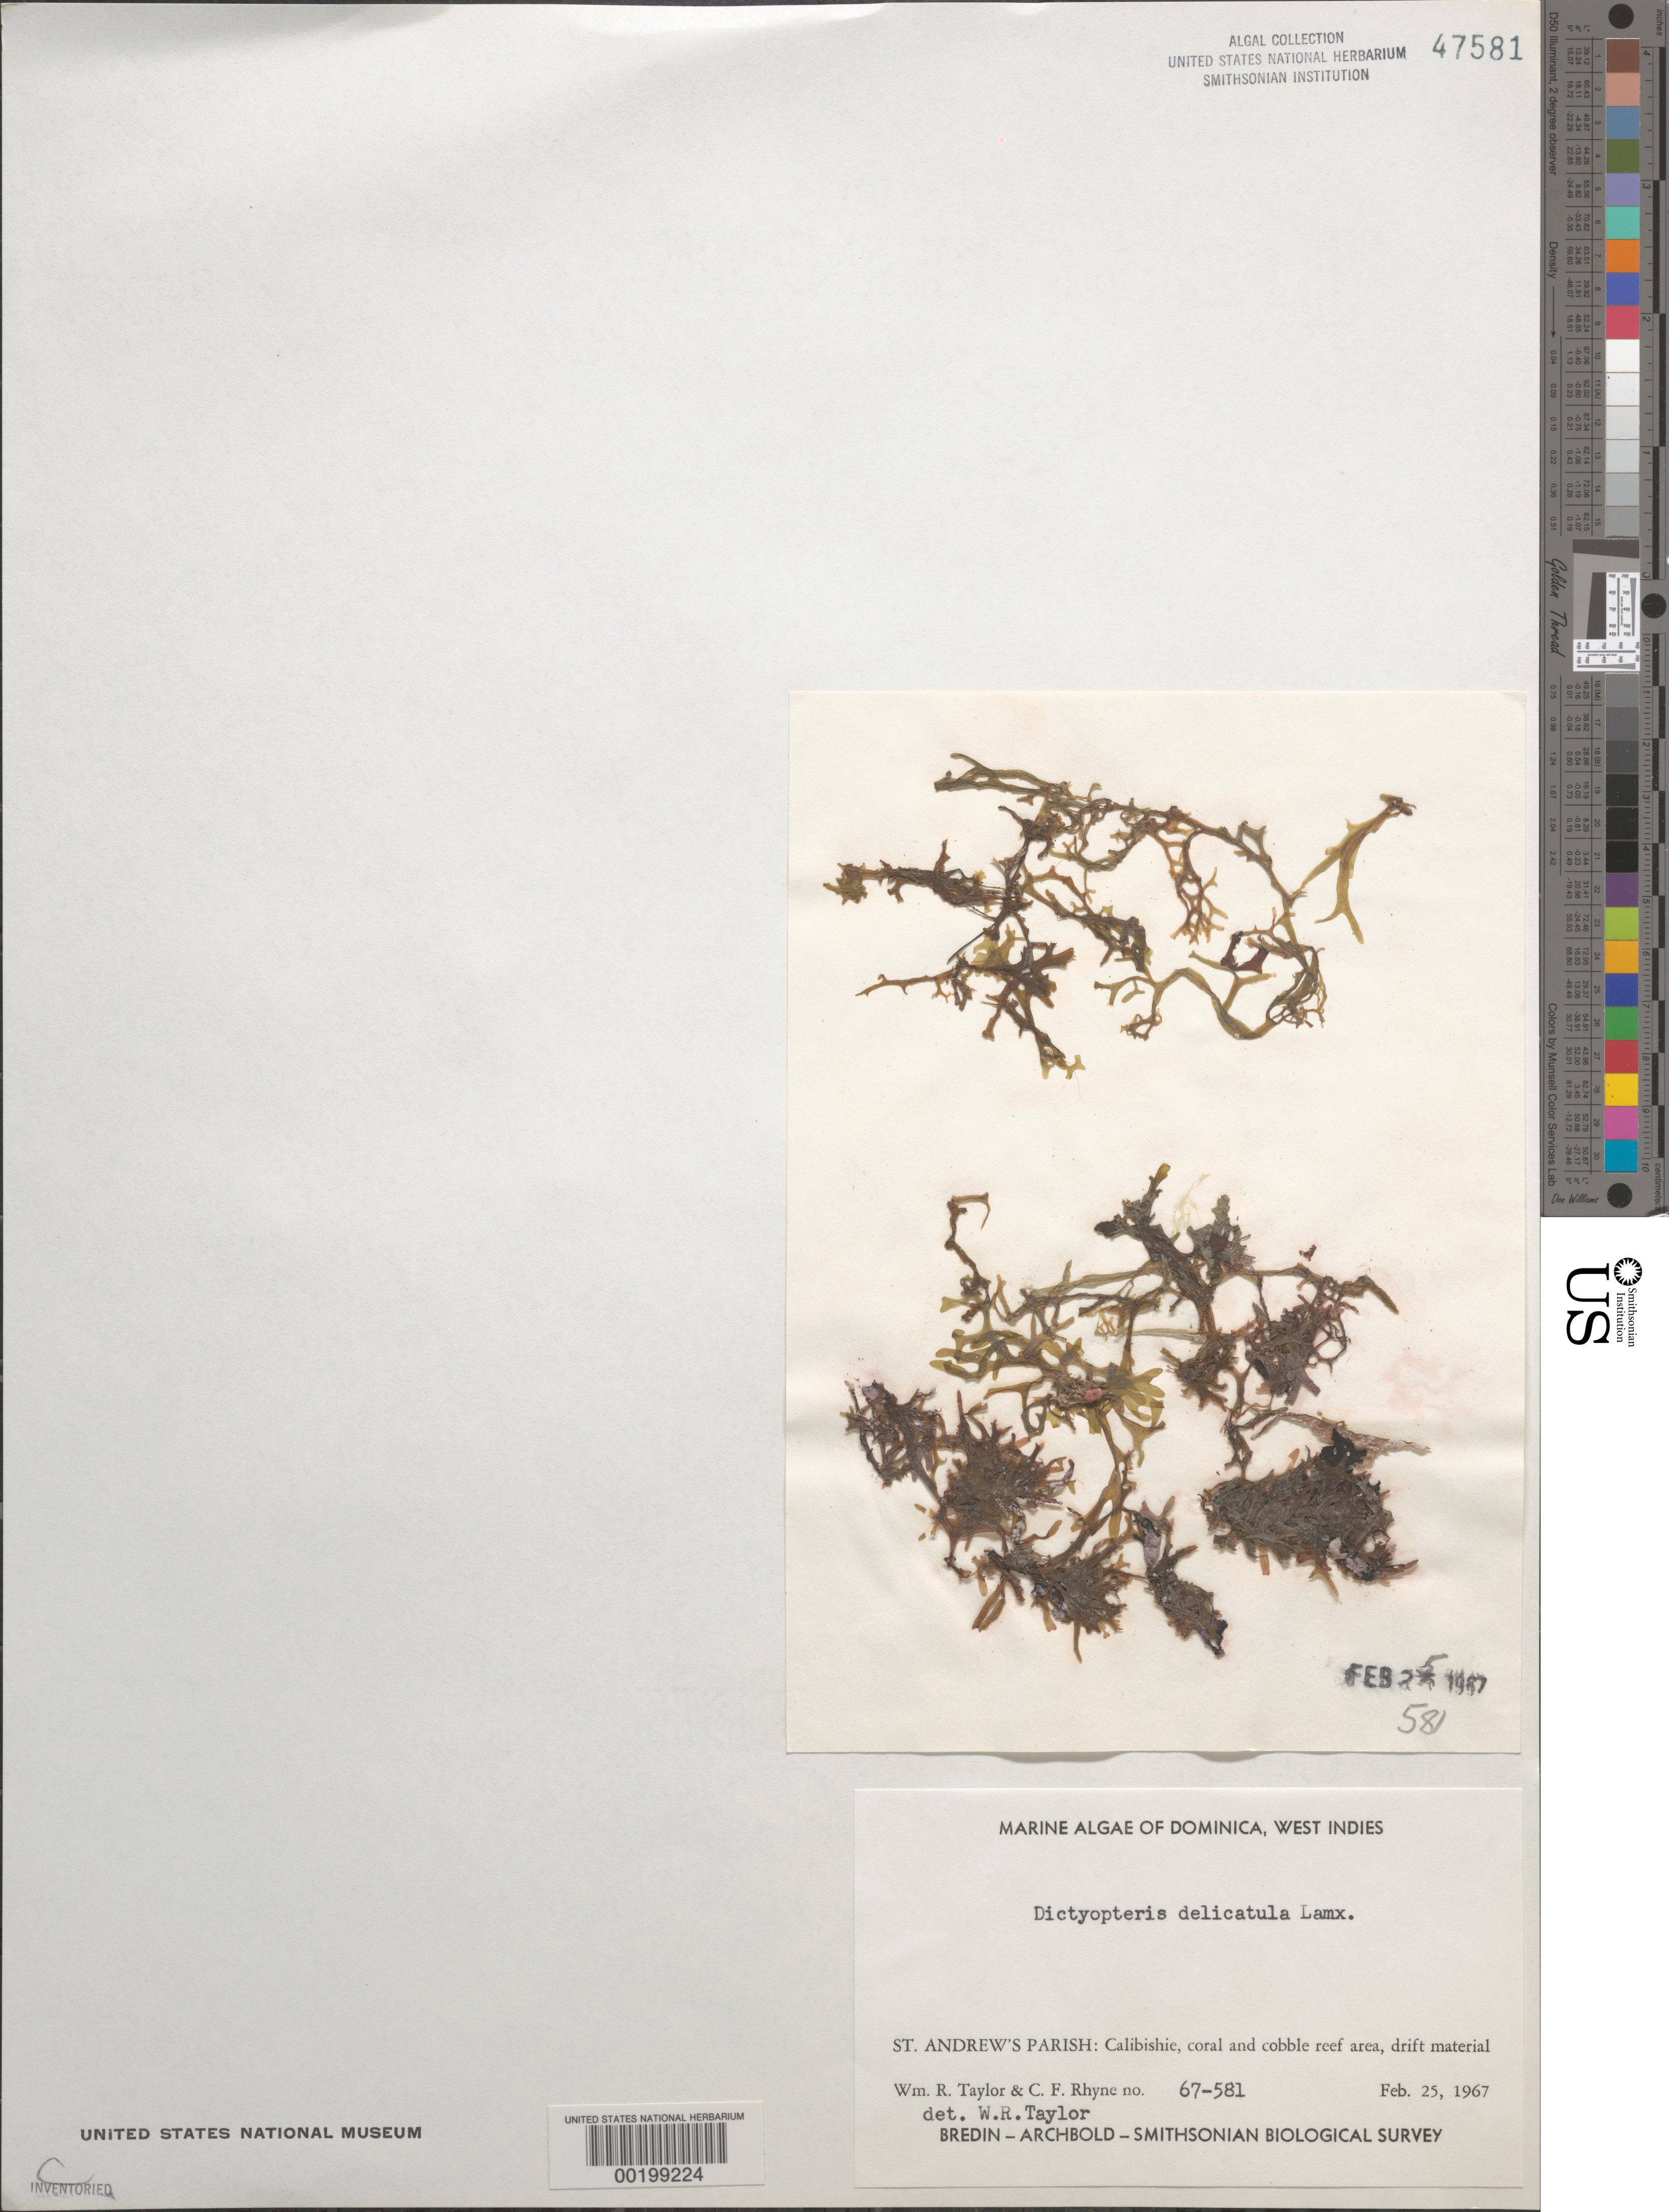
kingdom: Chromista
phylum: Ochrophyta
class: Phaeophyceae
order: Dictyotales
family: Dictyotaceae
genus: Dictyopteris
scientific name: Dictyopteris delicatula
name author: J.V.Lamouroux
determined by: Taylor, William R.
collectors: W. R. Taylor & C. Rhyne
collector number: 67-581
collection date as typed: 25 Feb 1967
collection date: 1967-02-25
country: Dominica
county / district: St. Andrew's Parish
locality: Calibishie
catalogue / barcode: US 47581